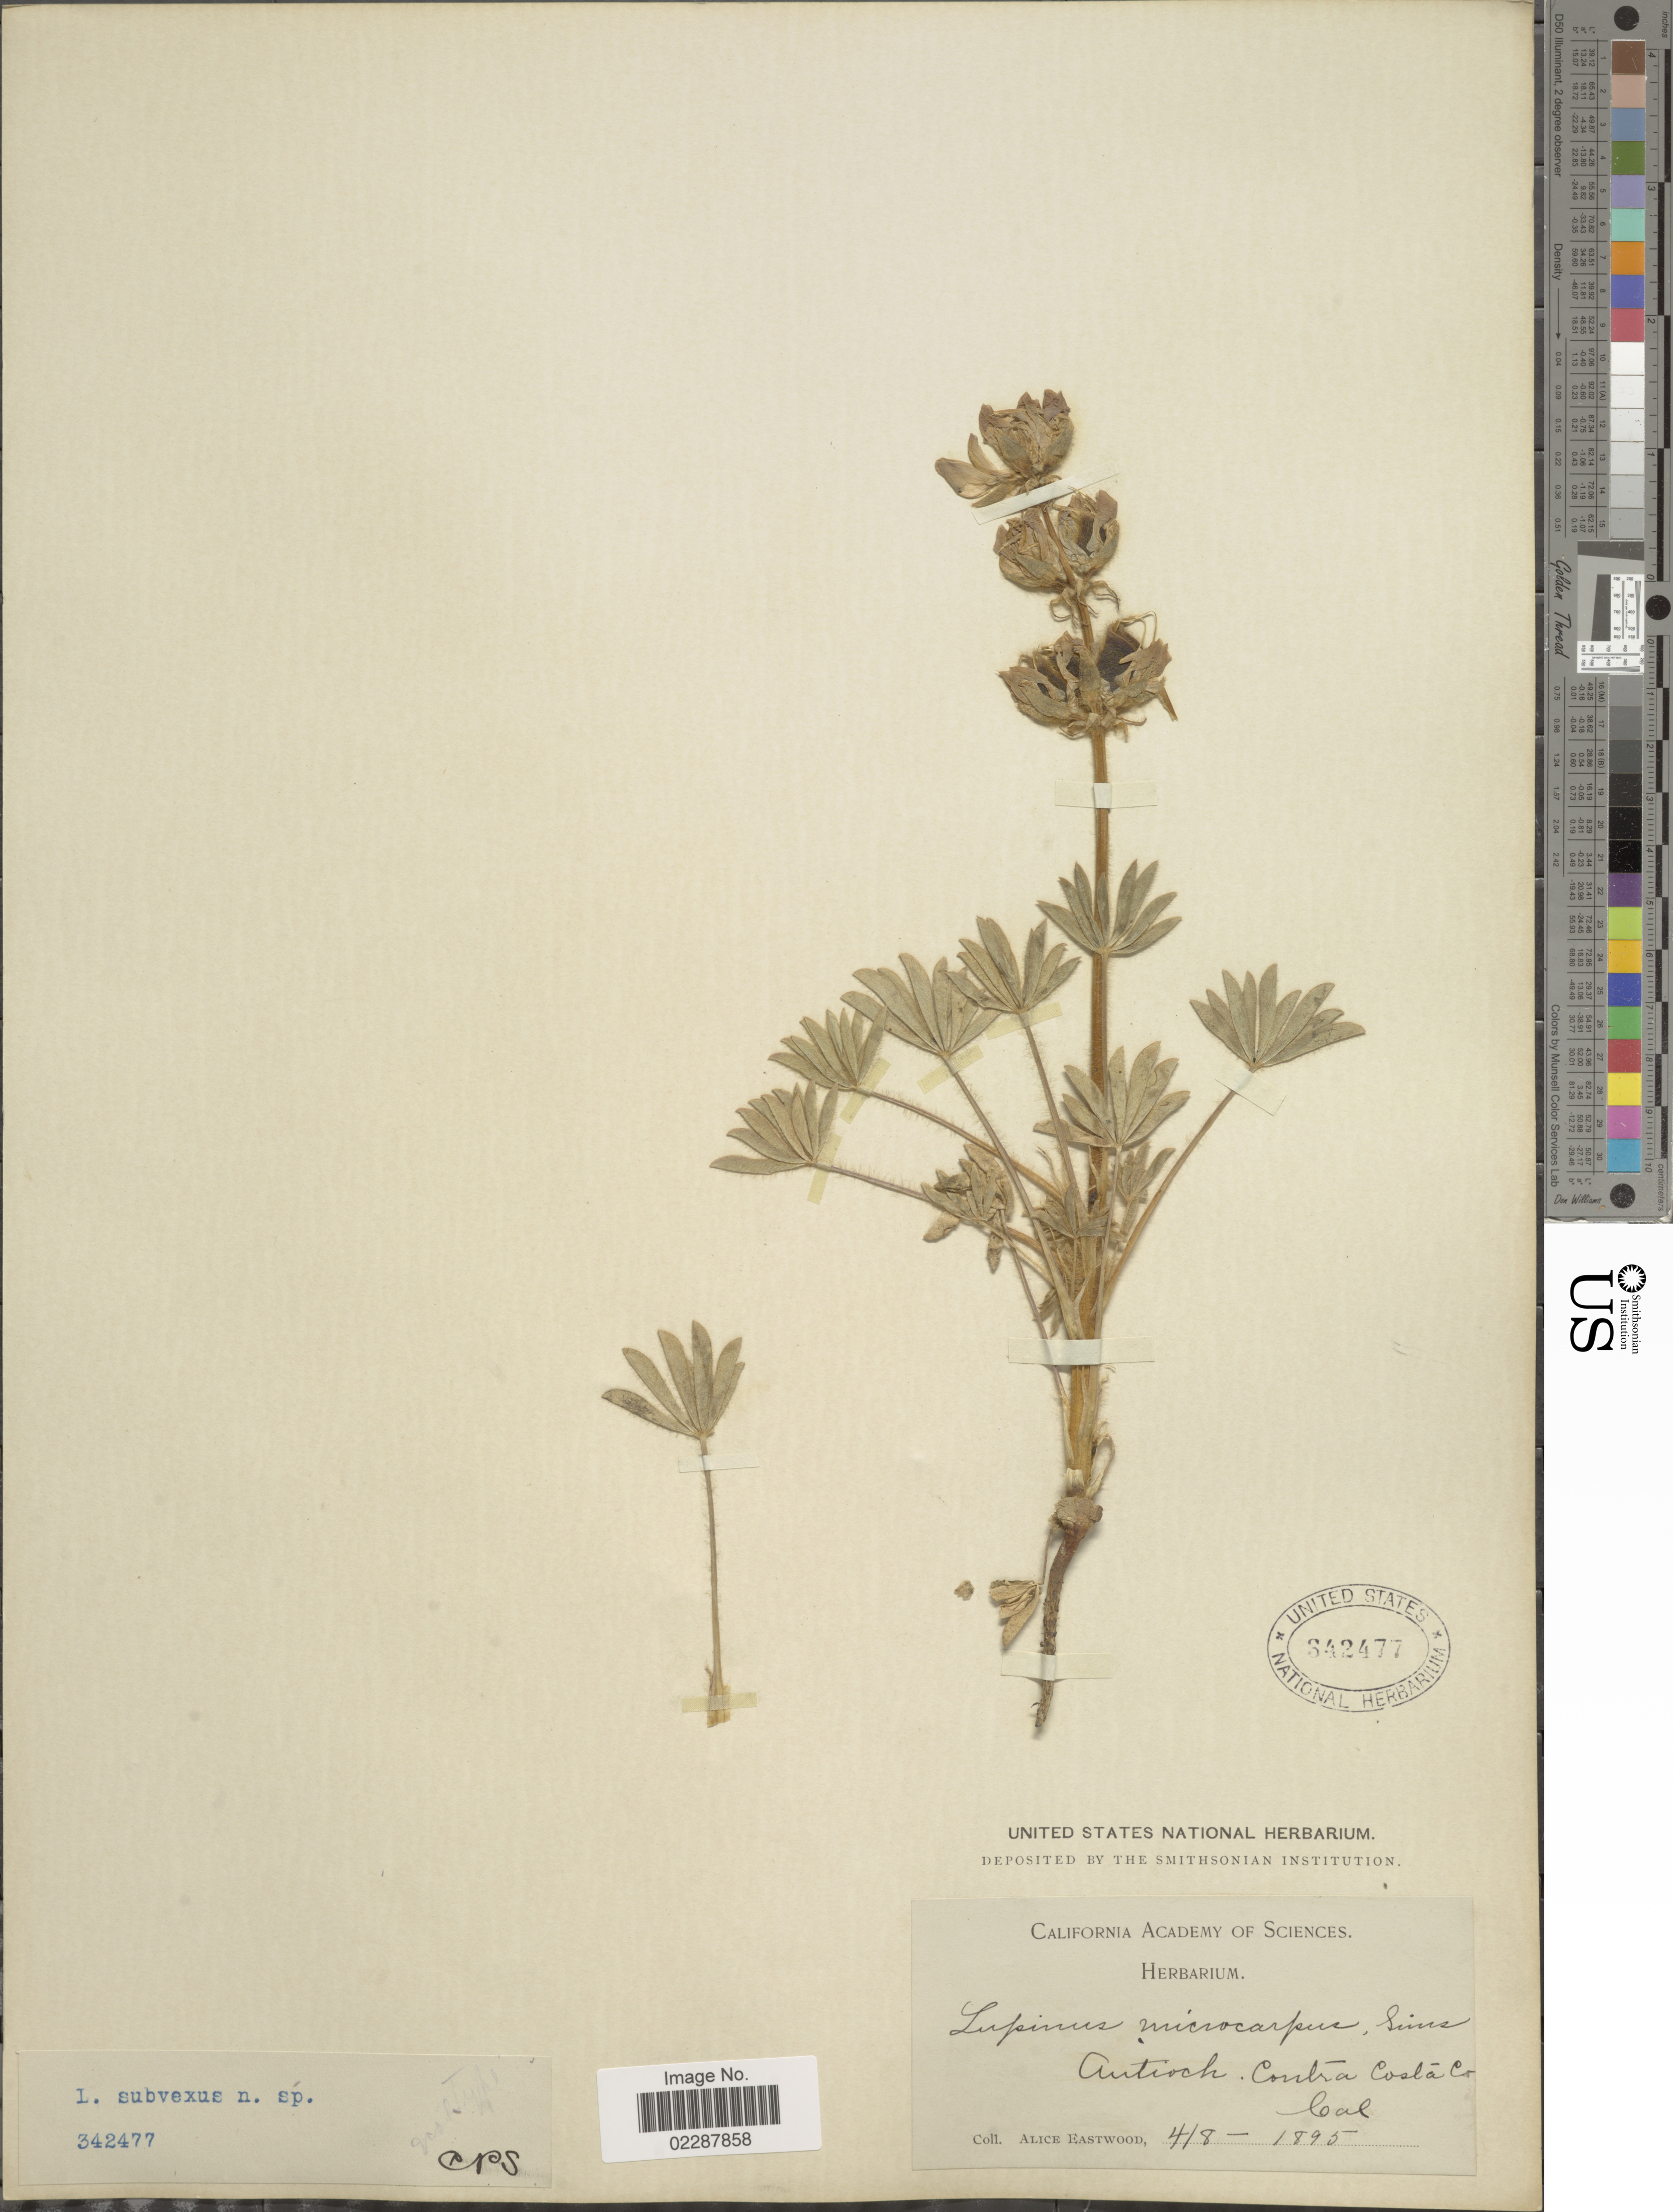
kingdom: Plantae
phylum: Tracheophyta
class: Magnoliopsida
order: Fabales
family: Fabaceae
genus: Lupinus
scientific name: Lupinus subvexus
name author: C.P. Sm.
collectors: A. Eastwood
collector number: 418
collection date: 1895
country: United States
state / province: California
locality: Antioch. Contra Costa Cr.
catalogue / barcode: US 342477